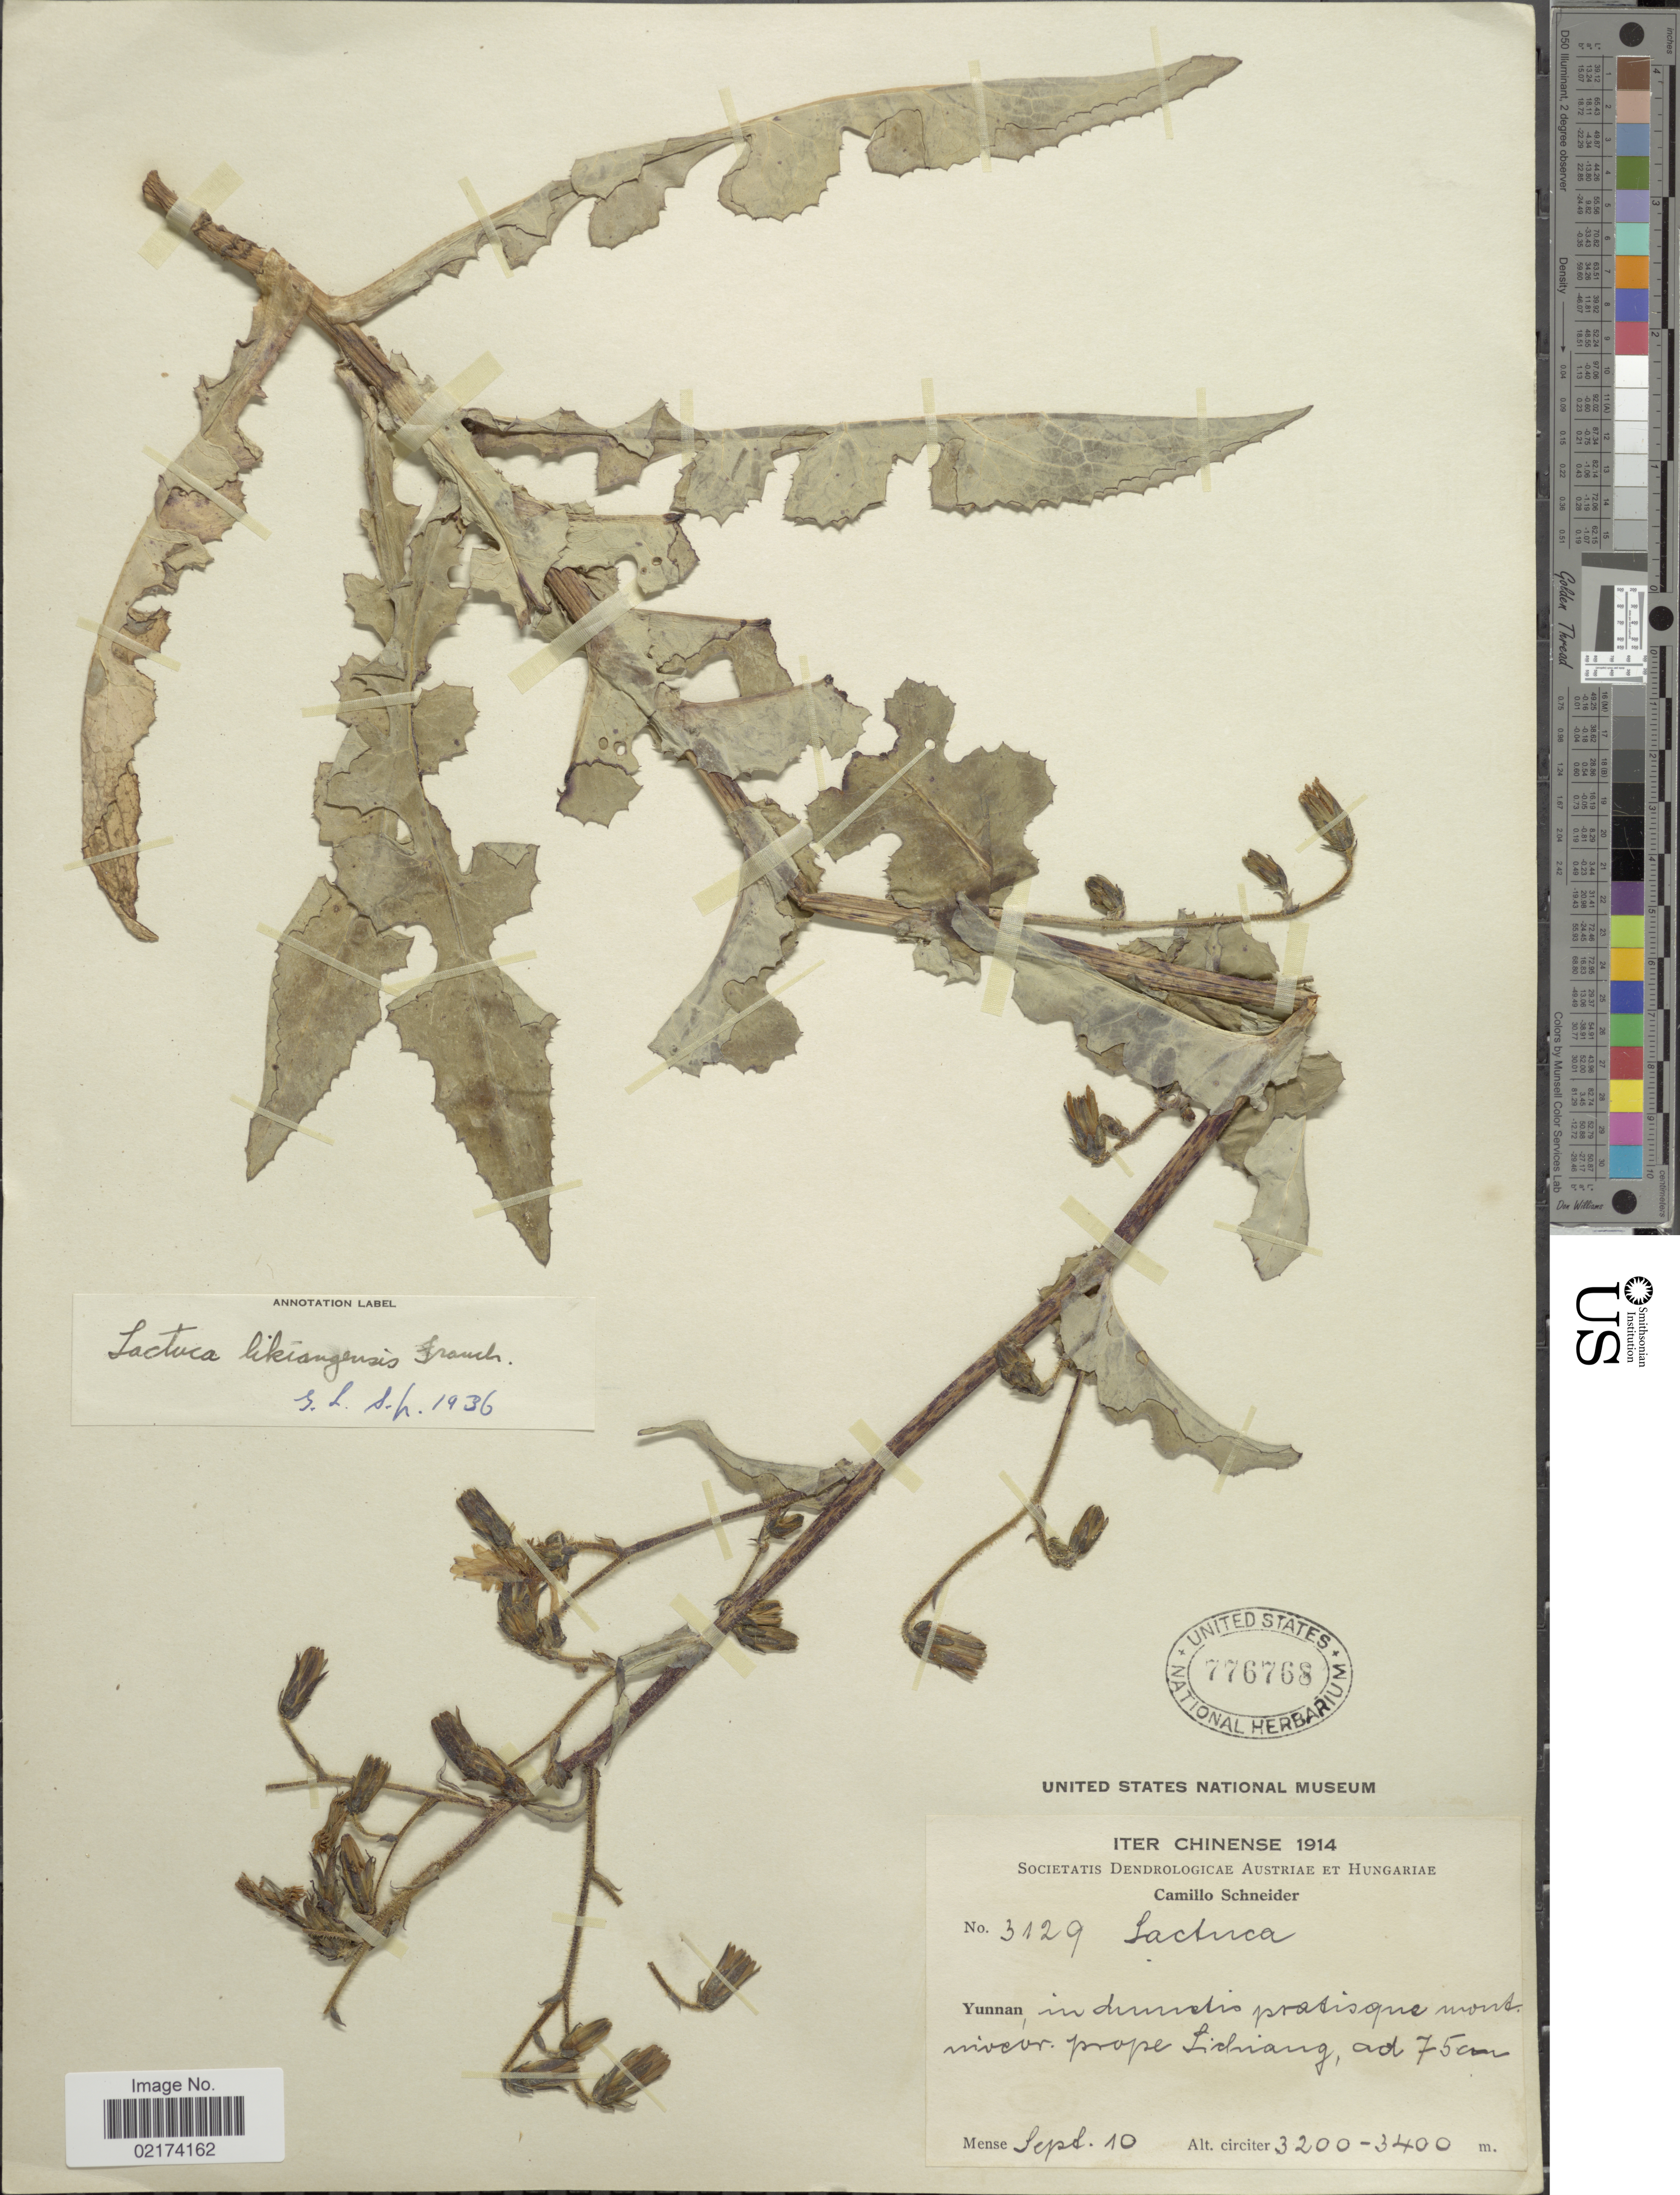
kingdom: Plantae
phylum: Tracheophyta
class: Magnoliopsida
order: Asterales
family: Asteraceae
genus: Chaetoseris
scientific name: Chaetoseris likiangensis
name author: (Franch.) C. Shih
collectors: C. K. Schneider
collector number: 3129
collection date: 1914-09-10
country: China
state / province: Yunnan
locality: Prope Lichiang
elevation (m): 3200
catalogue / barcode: US 776768